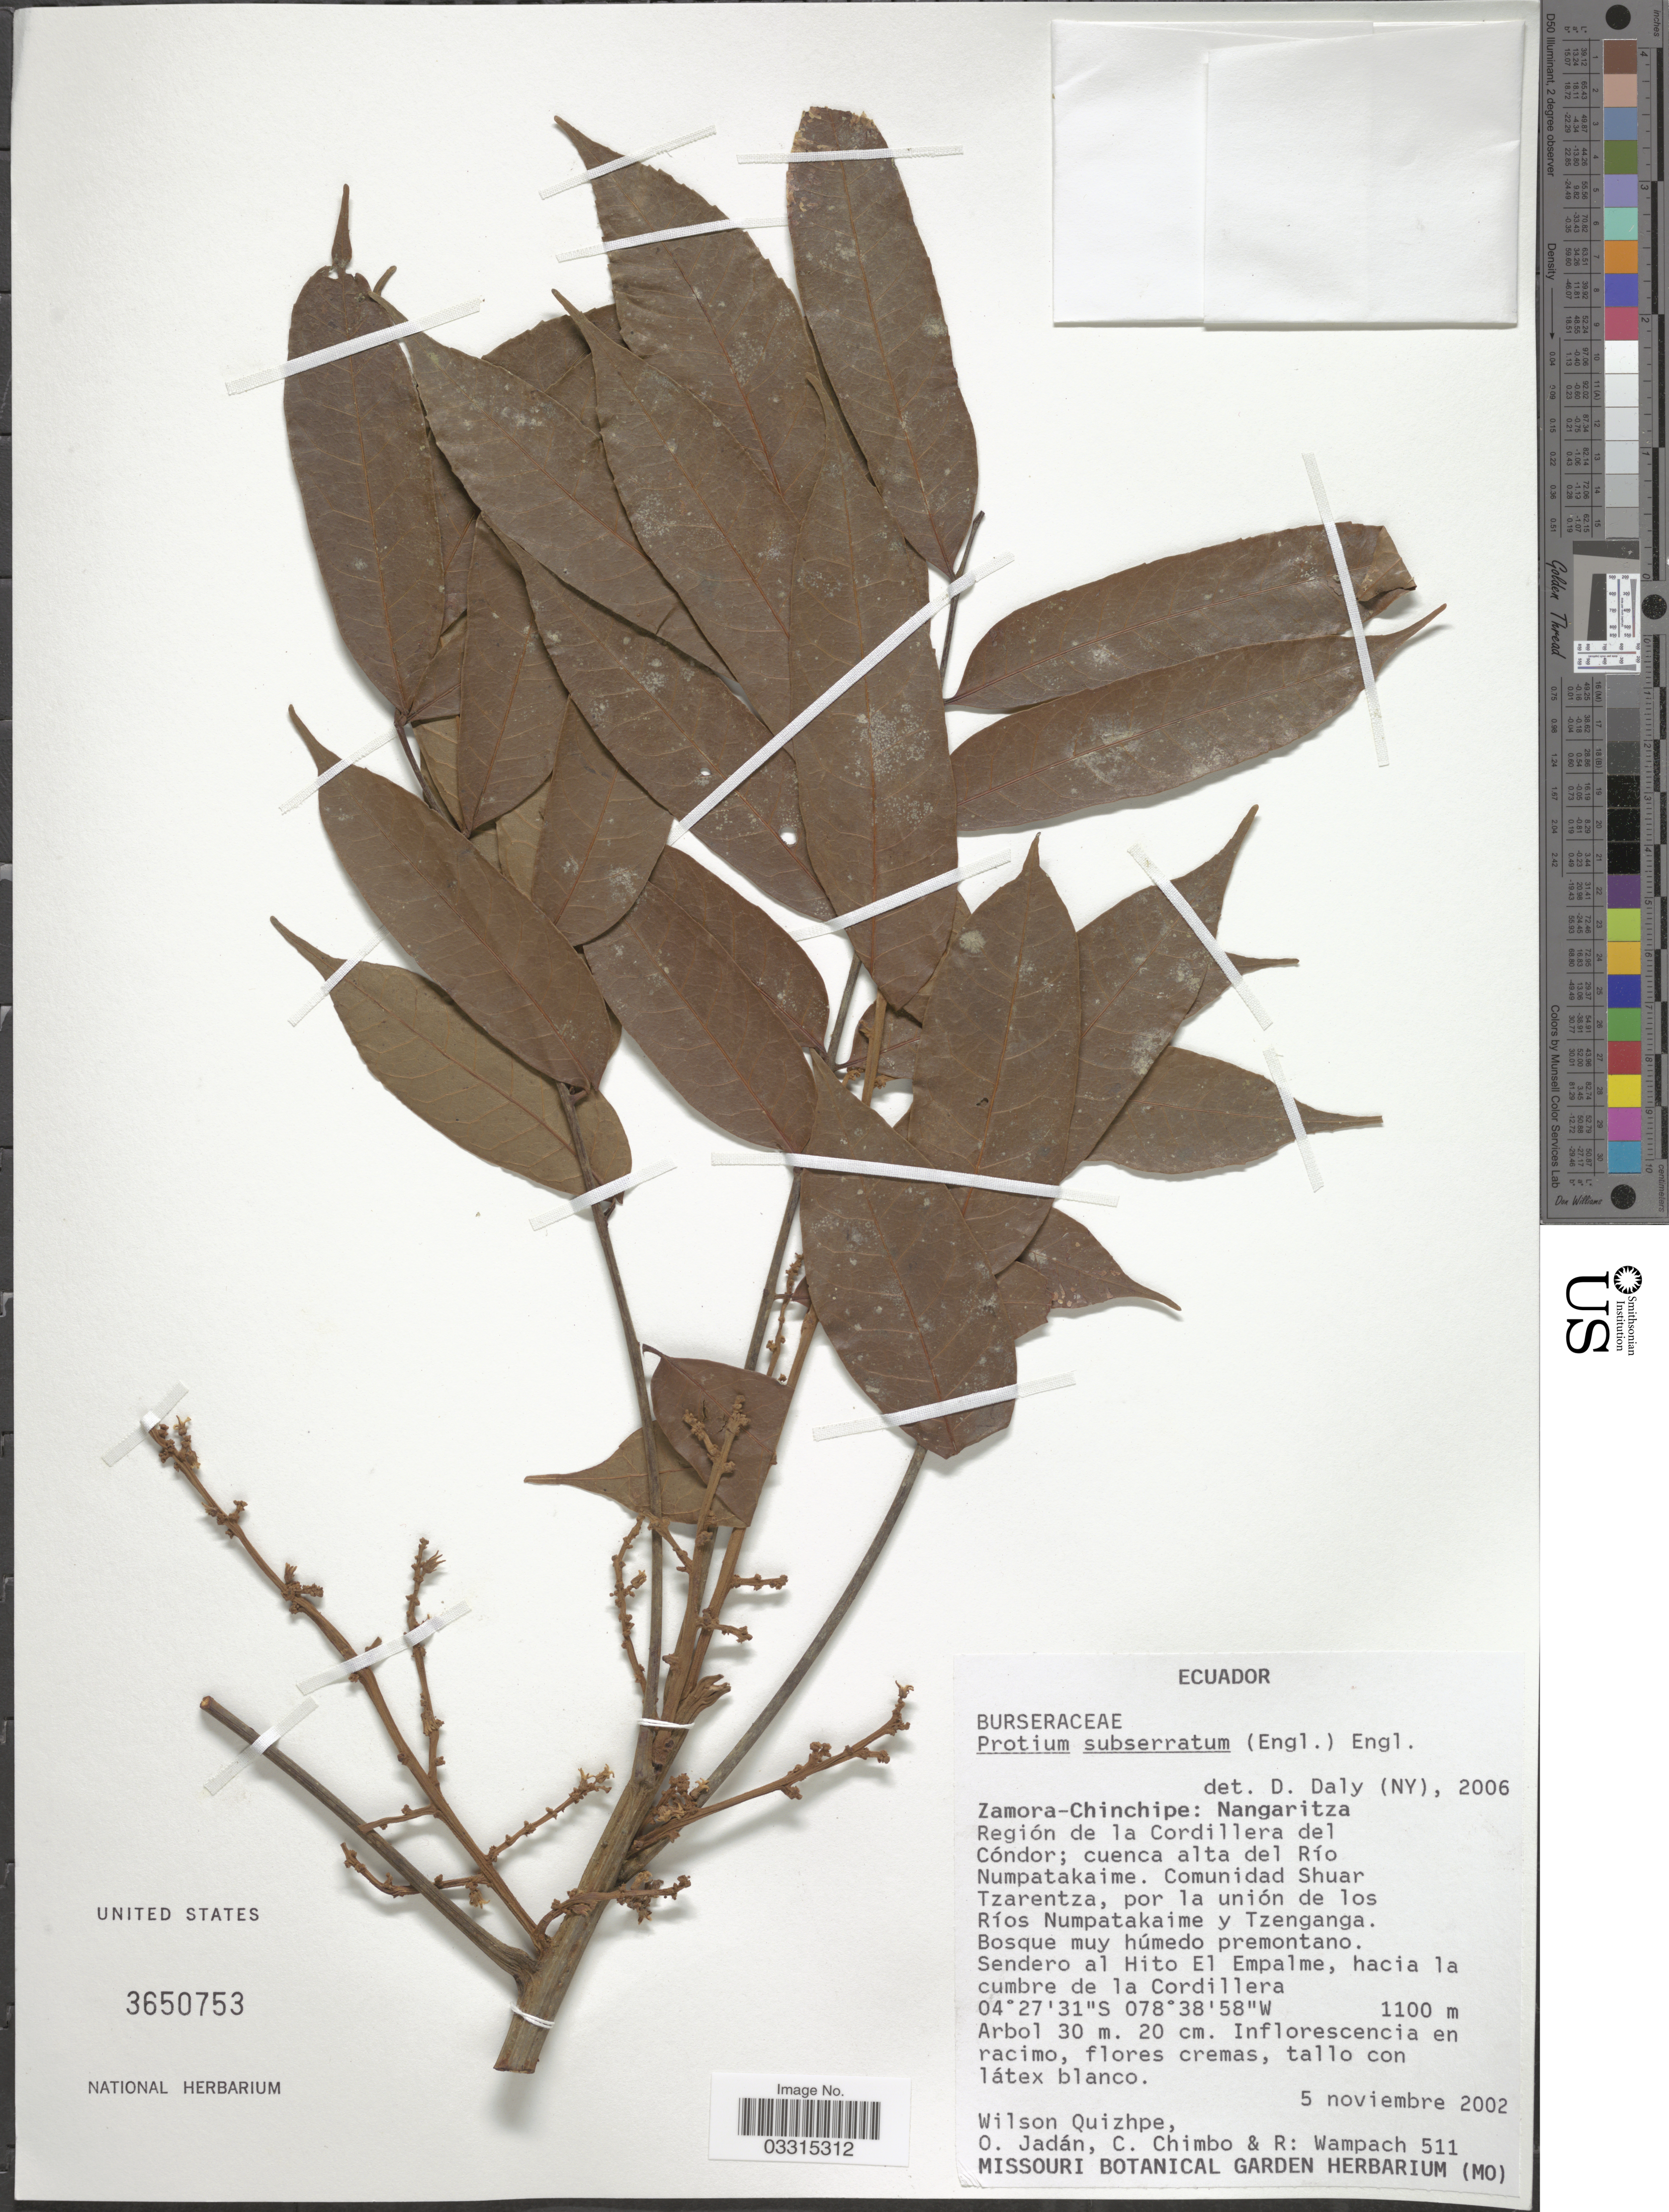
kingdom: Plantae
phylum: Tracheophyta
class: Magnoliopsida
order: Sapindales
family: Burseraceae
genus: Protium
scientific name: Protium subserratum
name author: (Engl.) Engl.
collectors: W. Quizhpe, O. Jadan, C. Chimbo & R. Wampach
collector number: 511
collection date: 2002-11-05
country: Ecuador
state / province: Zamora-Chinchipe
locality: Nangaritza. Región de la Cordillera del Cóndor; cuenca alta del Río Numpatakaime. Comunidad Shuar Tzarentza, por la unión de los Ríos Numpatakaime y Tzenganga. Bosque muy húmedo premontano. Sendero al Hito El Empalme, hacia la cumbre de la Cordillera.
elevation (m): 1100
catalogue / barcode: US 3650753